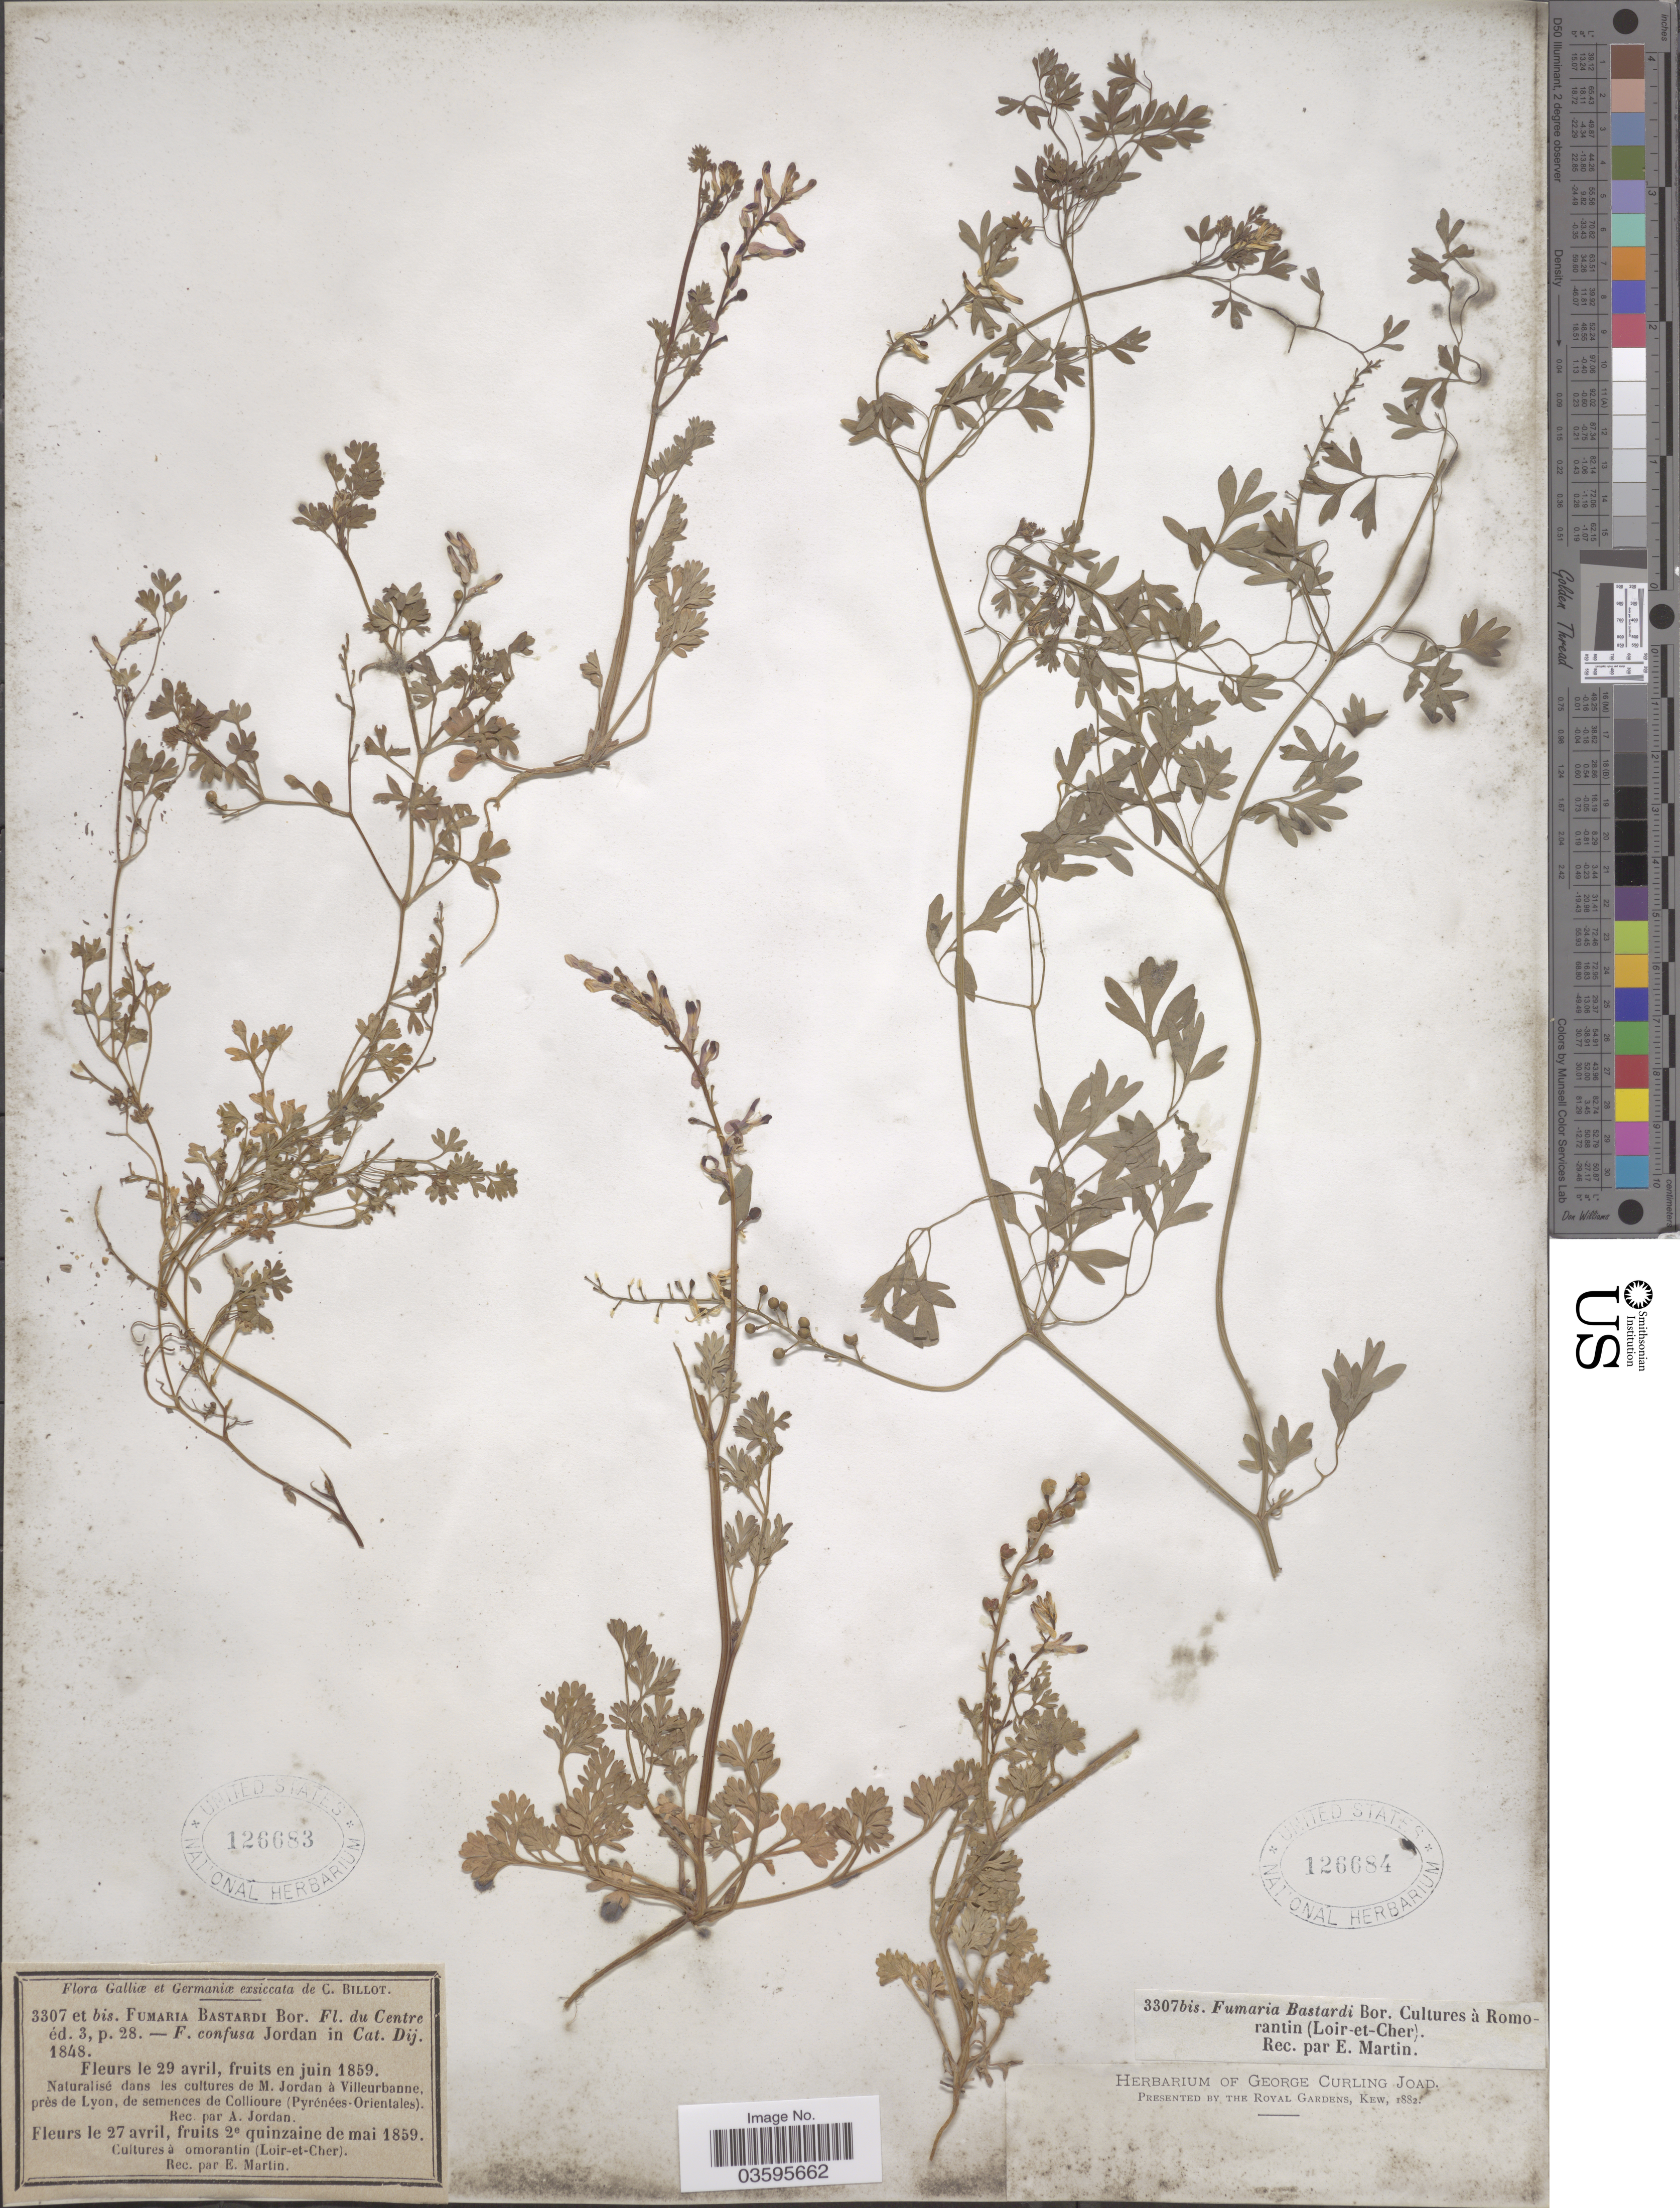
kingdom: Plantae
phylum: Tracheophyta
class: Magnoliopsida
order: Ranunculales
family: Papaveraceae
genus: Fumaria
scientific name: Fumaria bastardii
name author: Boreau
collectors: A. Jordan & E. Martin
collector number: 3307 et bis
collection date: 1859-04-27/1859-04-29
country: France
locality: Galliæ et Germaniæ. Naturalisé dans les cultures de M. Jordan à Villeurbanne, près de Lyon, de semences de Collioure (Pyrénées-Orientales). Cultures à omorantin (Loir-et-Cher).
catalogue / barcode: US 126683